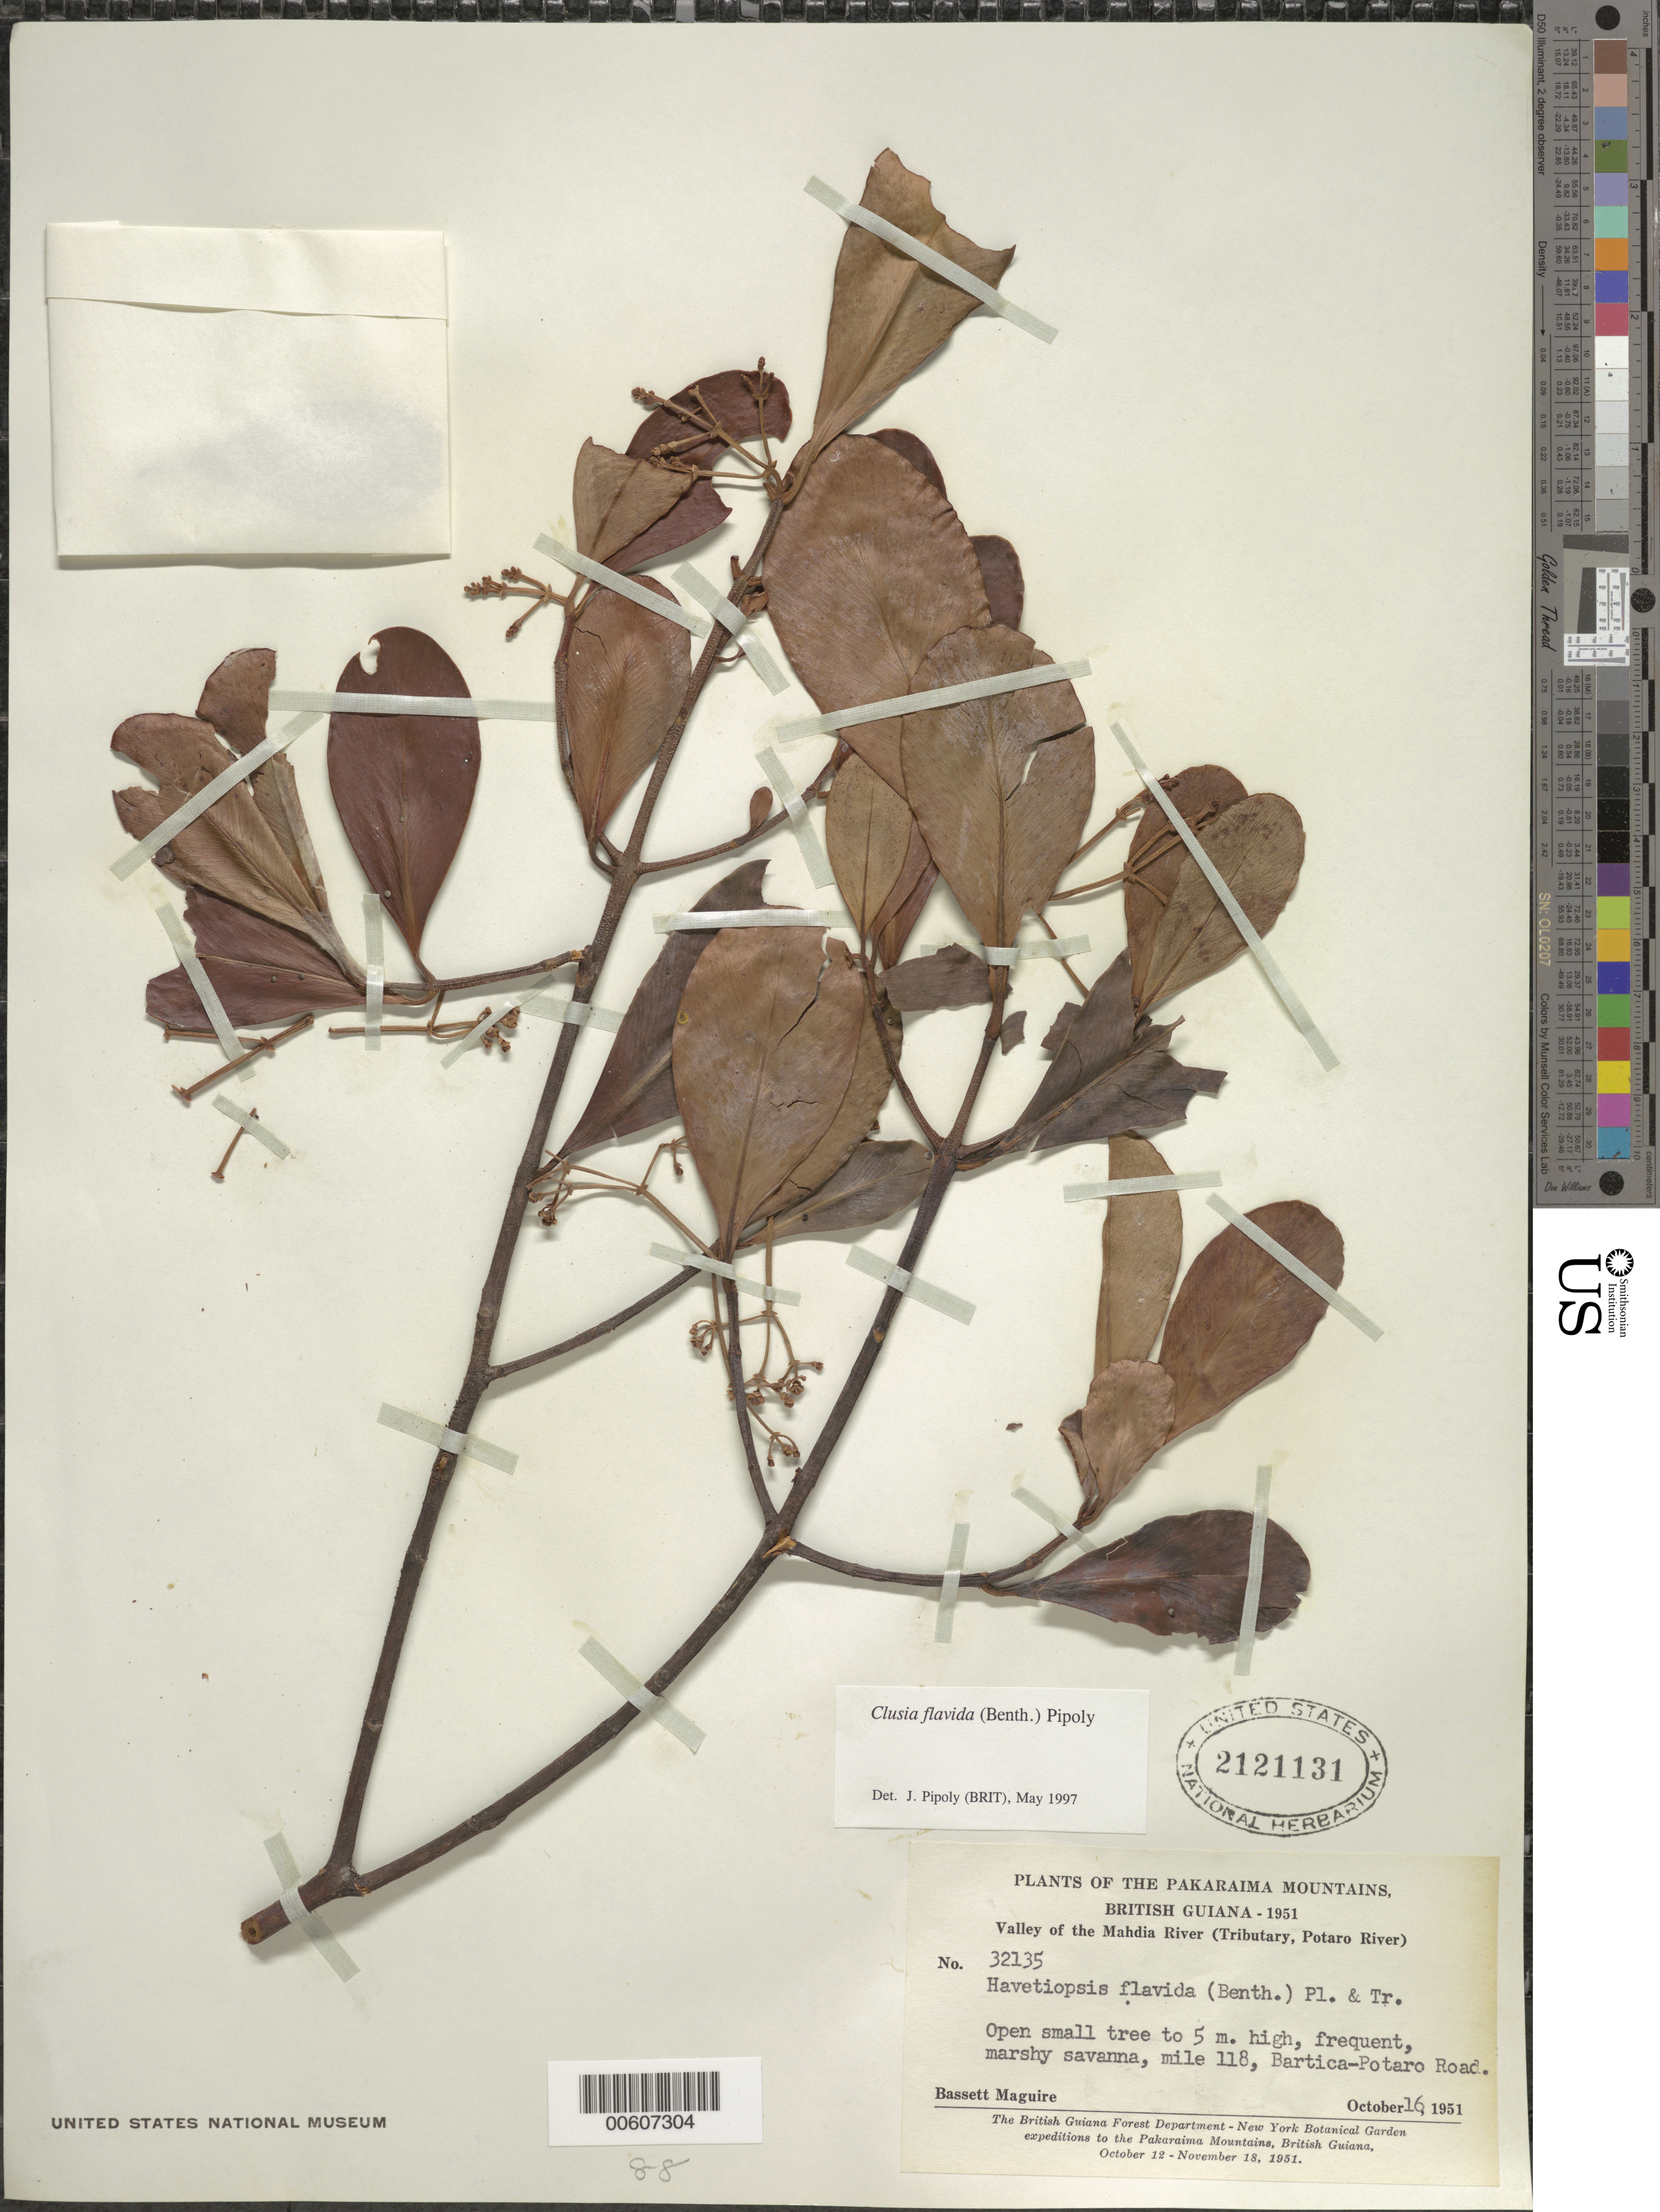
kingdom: Plantae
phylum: Tracheophyta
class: Magnoliopsida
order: Malpighiales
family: Clusiaceae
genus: Clusia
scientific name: Clusia flavida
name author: (Benth.) Pipoly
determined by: Pipoly, J. J., III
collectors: B. Maguire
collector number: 32135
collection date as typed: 16-Oct-51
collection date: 1951-10-16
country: Guyana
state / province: Potaro-Siparuni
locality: Bartica-Potaro Road, mile 118, Mahdia River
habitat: Marshy savanna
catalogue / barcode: US 2121131